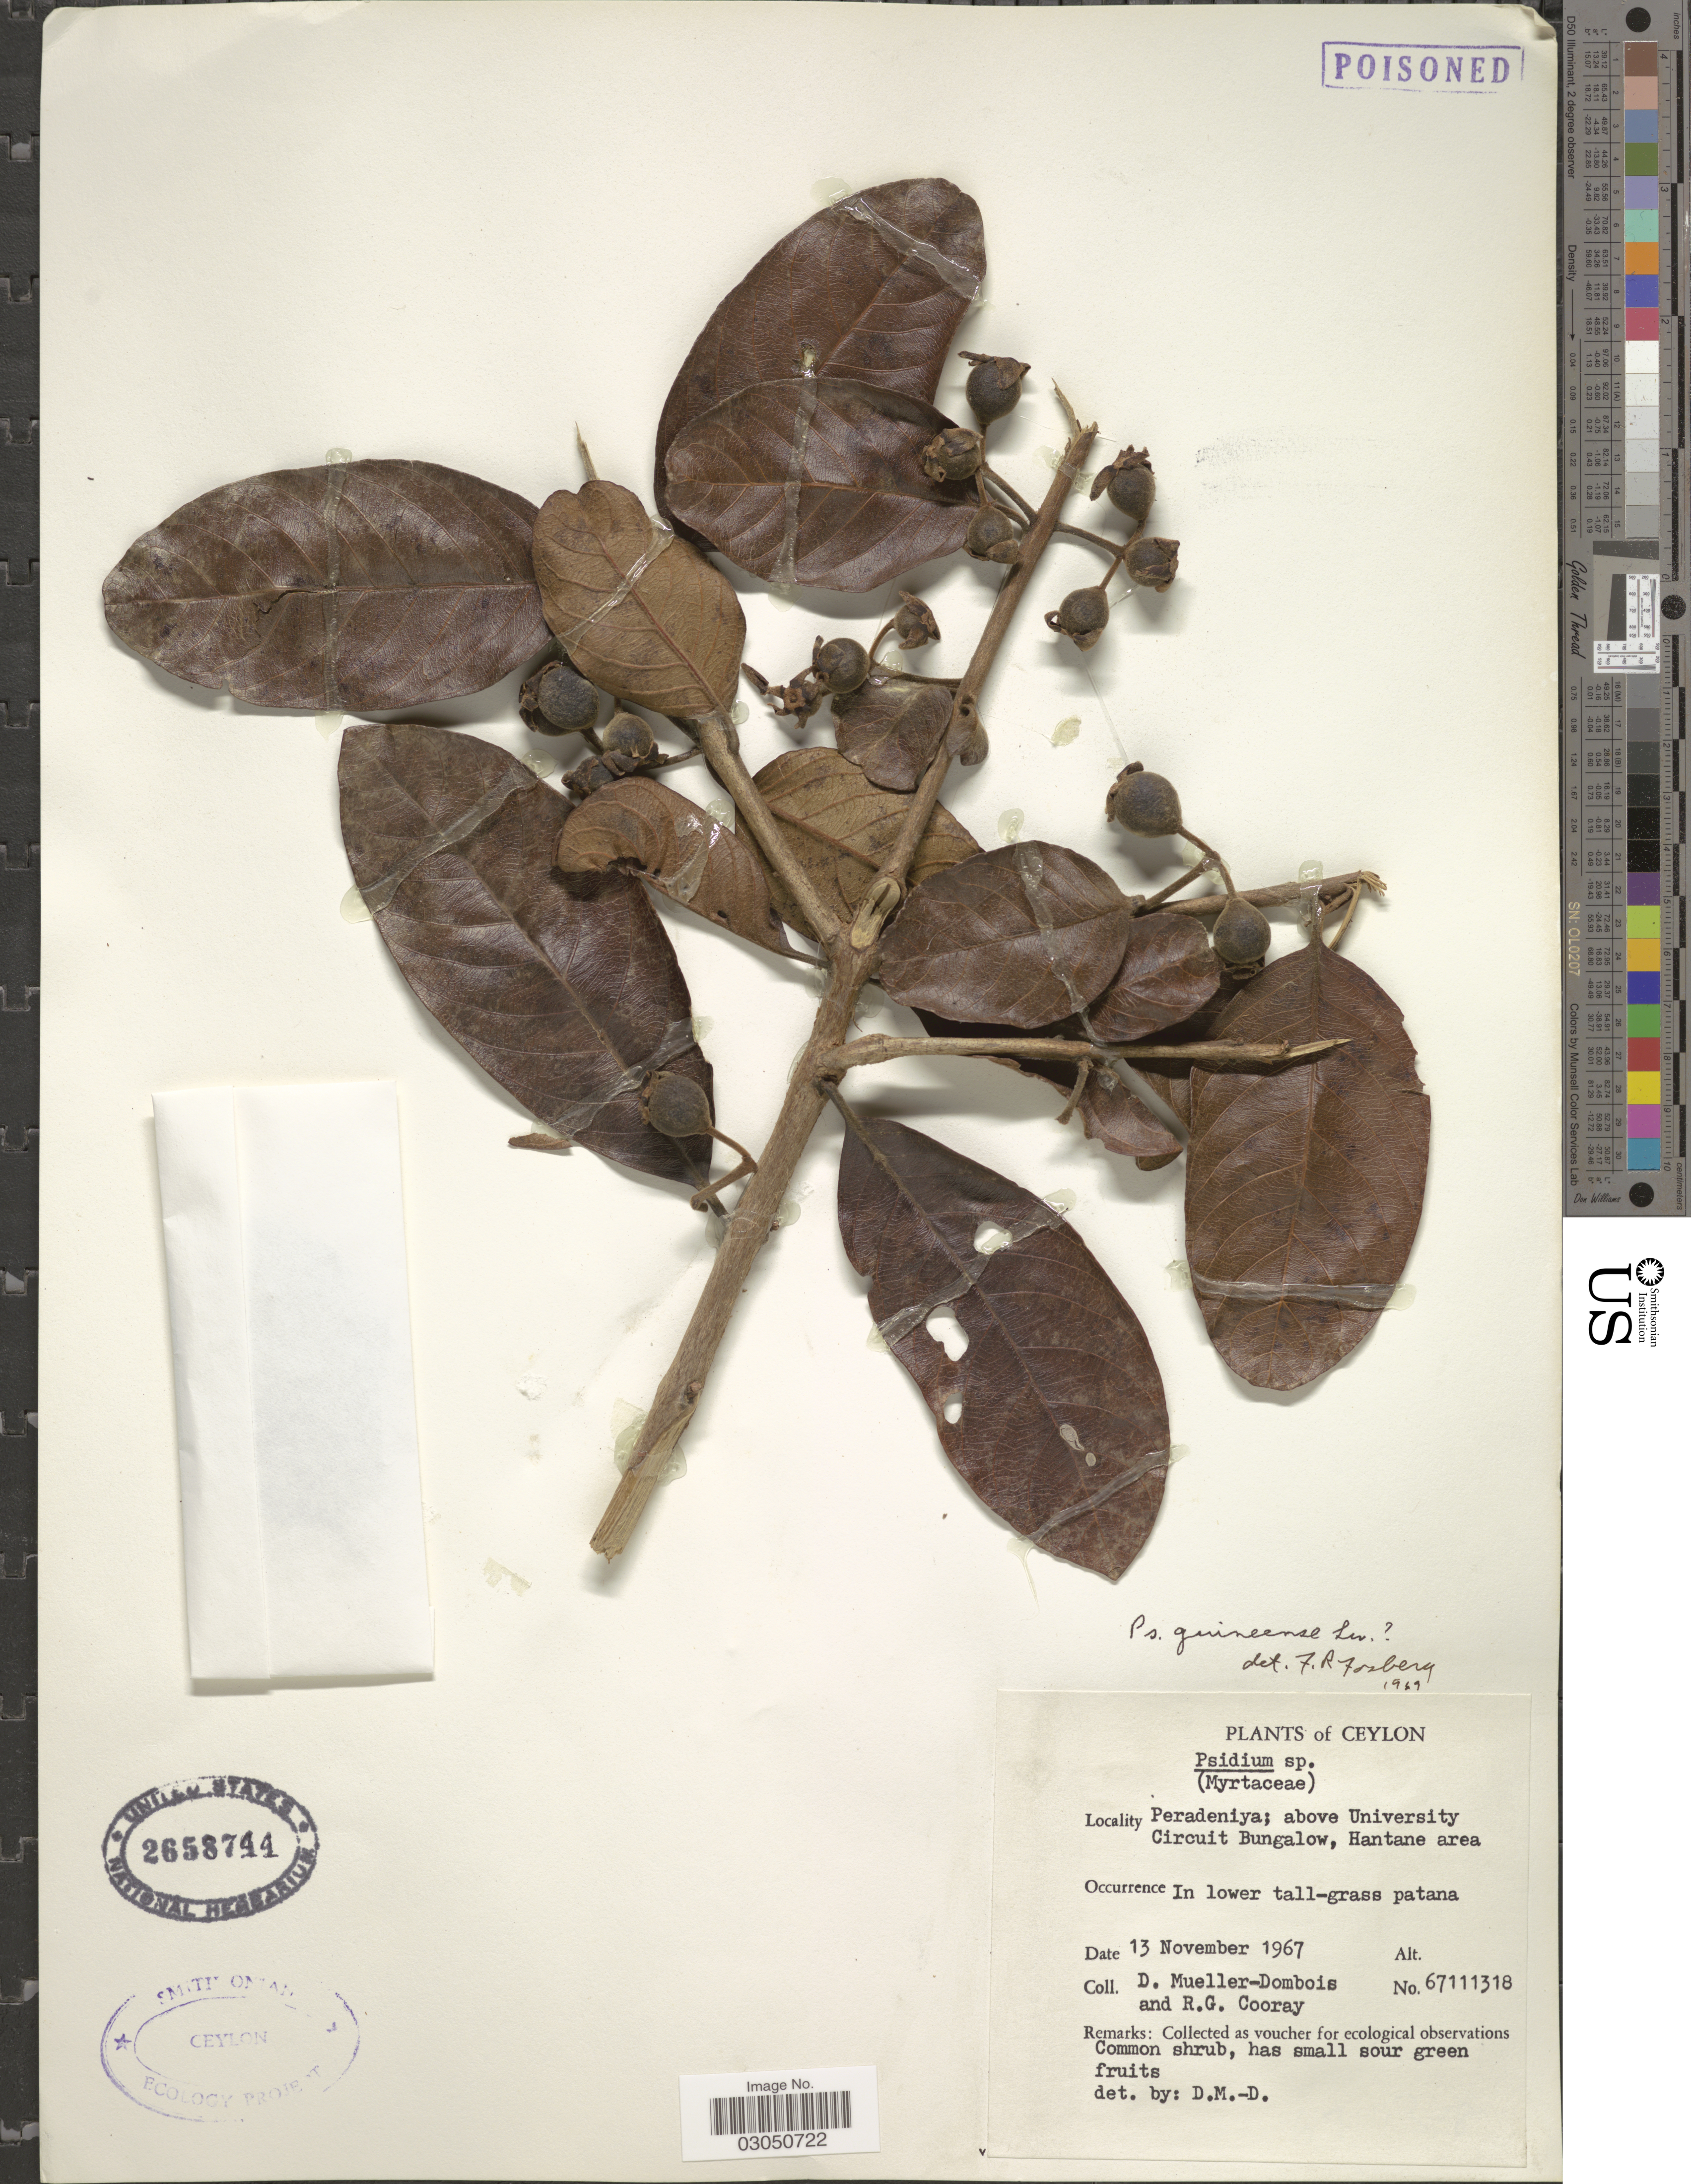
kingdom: Plantae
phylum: Tracheophyta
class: Magnoliopsida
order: Myrtales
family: Myrtaceae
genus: Psidium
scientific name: Psidium guineense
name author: Sw.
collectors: D. Mueller-Dombois & R. Cooray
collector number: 67111318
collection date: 1967-11-13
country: Sri Lanka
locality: Ceylon. Peradeniya; above University Circuit Bungalow, Hantane area.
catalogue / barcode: US 2658744